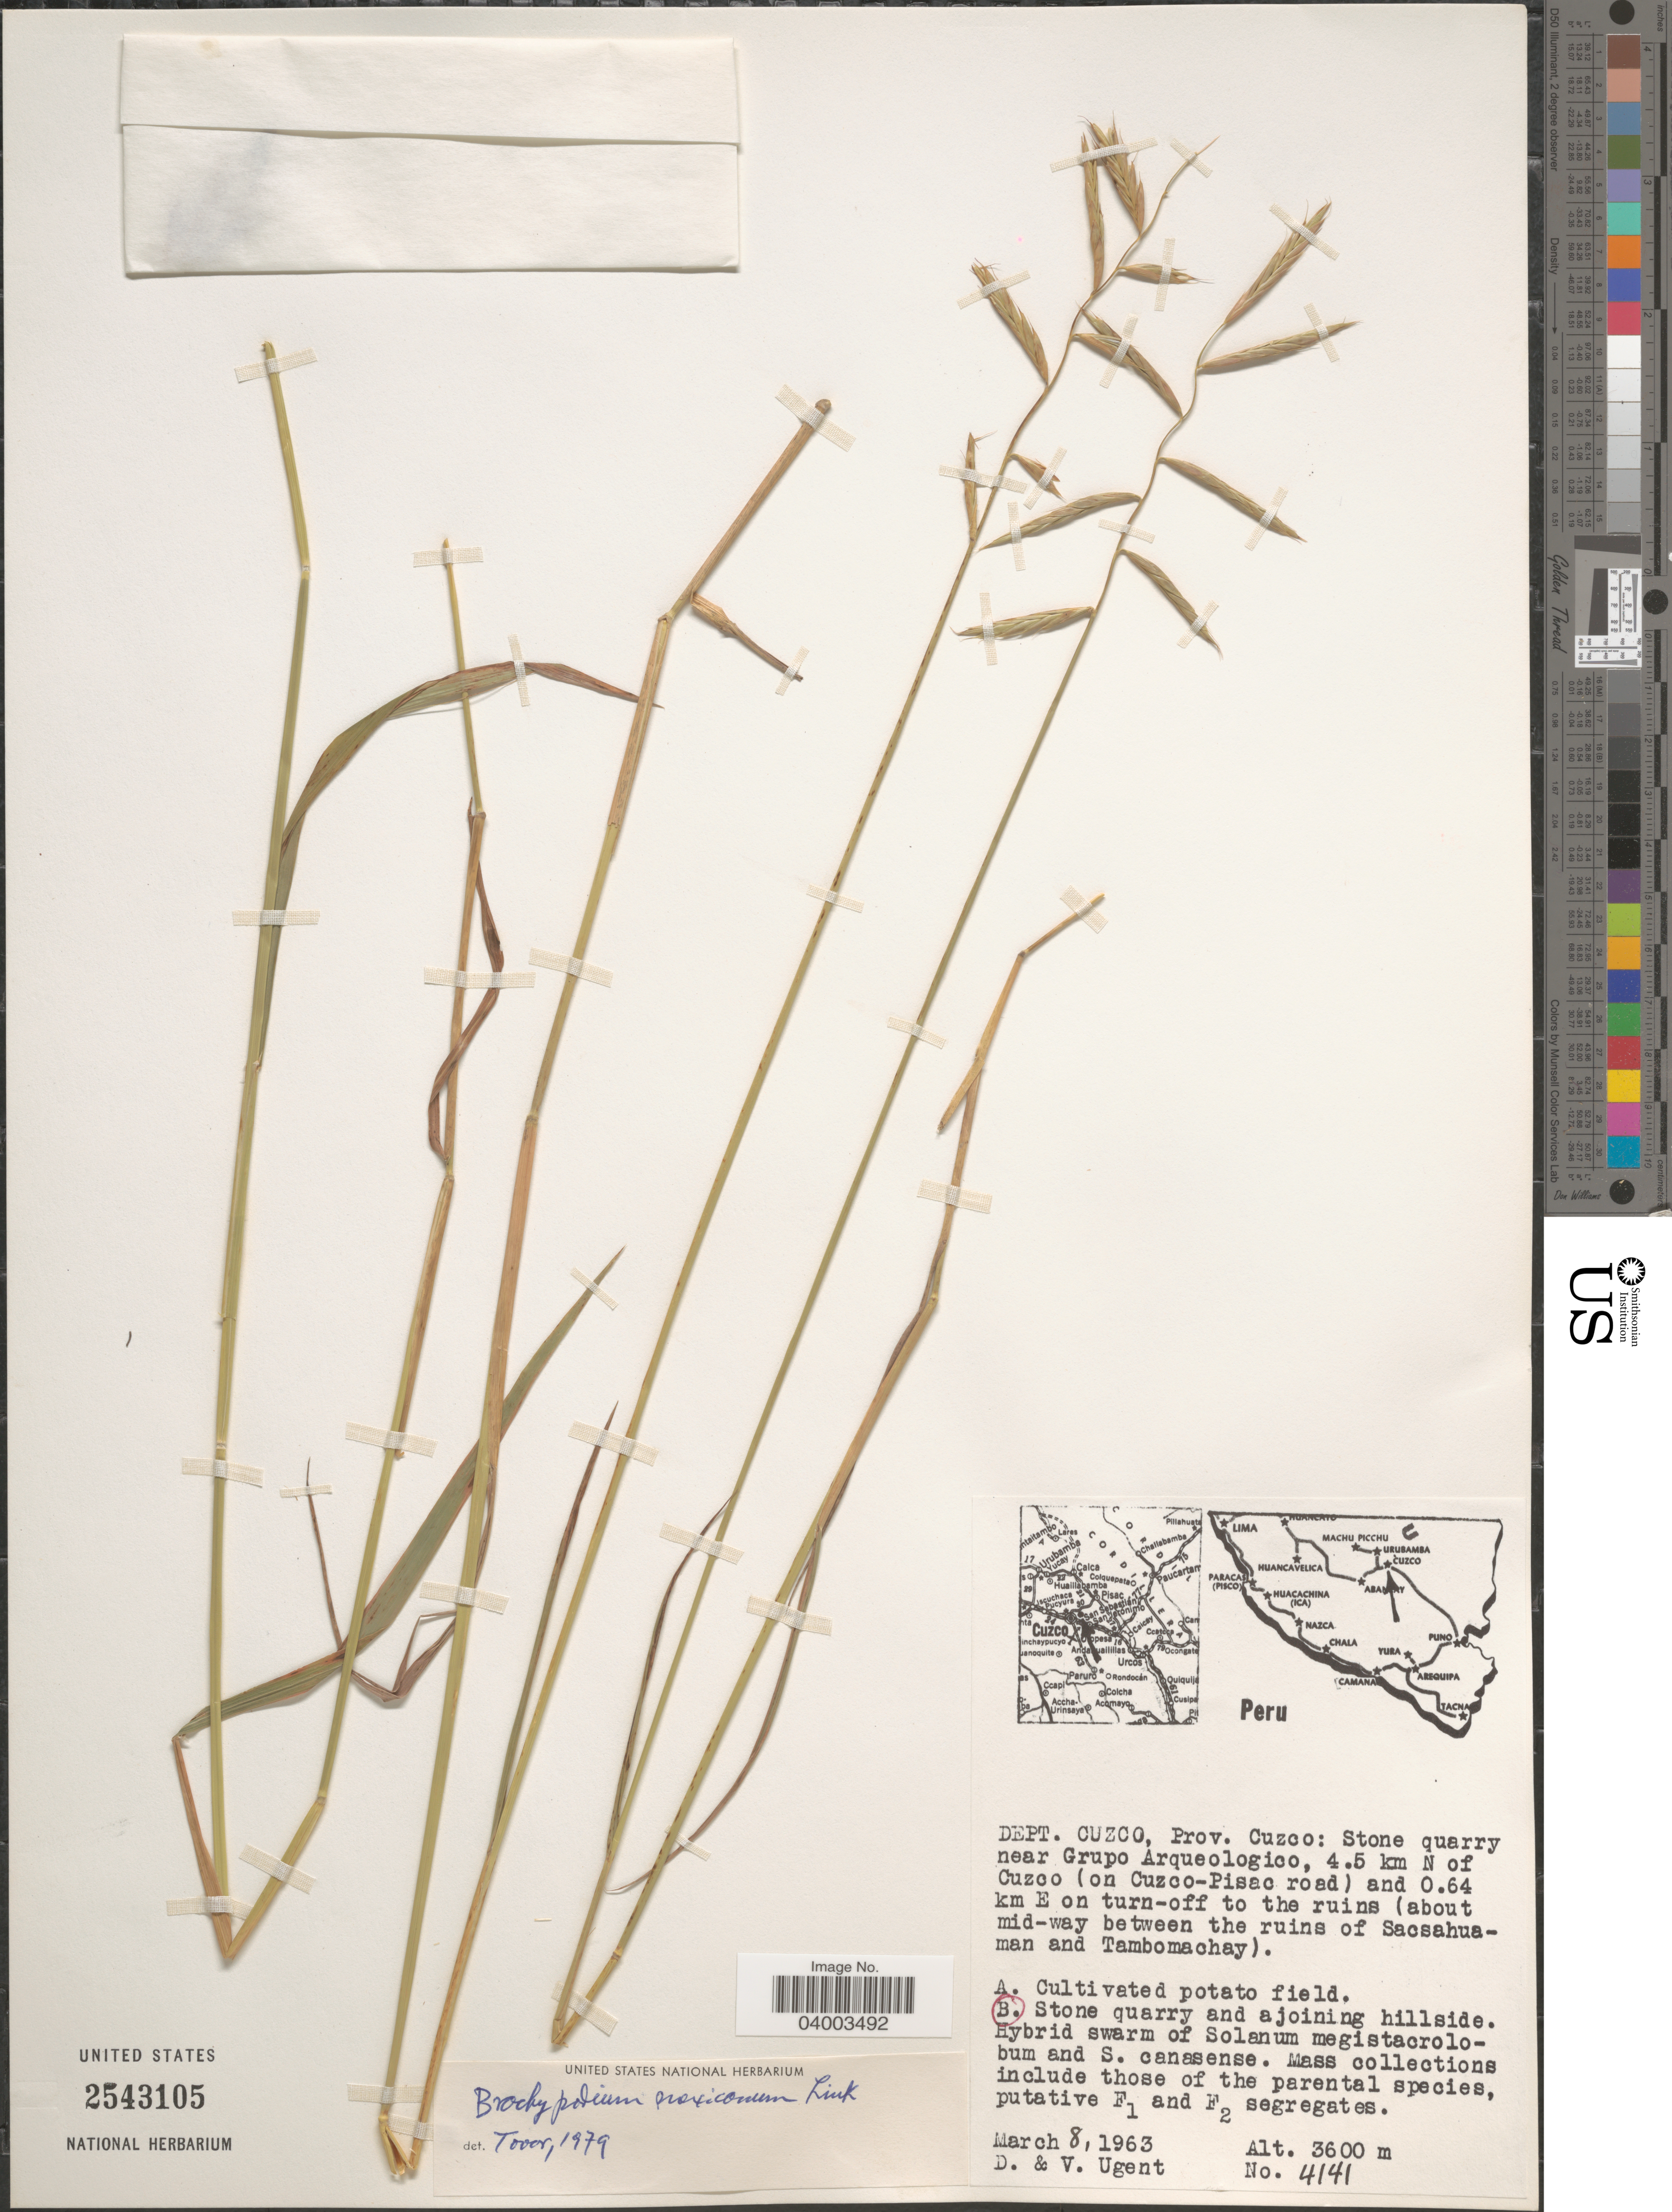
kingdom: Plantae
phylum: Tracheophyta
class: Liliopsida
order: Poales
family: Poaceae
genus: Brachypodium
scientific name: Brachypodium mexicanum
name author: (Roem. & Schult.) Link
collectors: D. Ugent & V. Ugent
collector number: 4141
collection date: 1963-03-08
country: Peru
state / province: Cusco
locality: Dept. Cuzco, Prov. Cuzco: Stone quarry near Grupo Arqueologico, 4.5 km N of Cuzco (on Cuzco-Pisac road) and 0.64 km E on turn-off to the ruins (about mid-way between the ruins of Sacsahuaman and Tambomachay).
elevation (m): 3600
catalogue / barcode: US 2543105